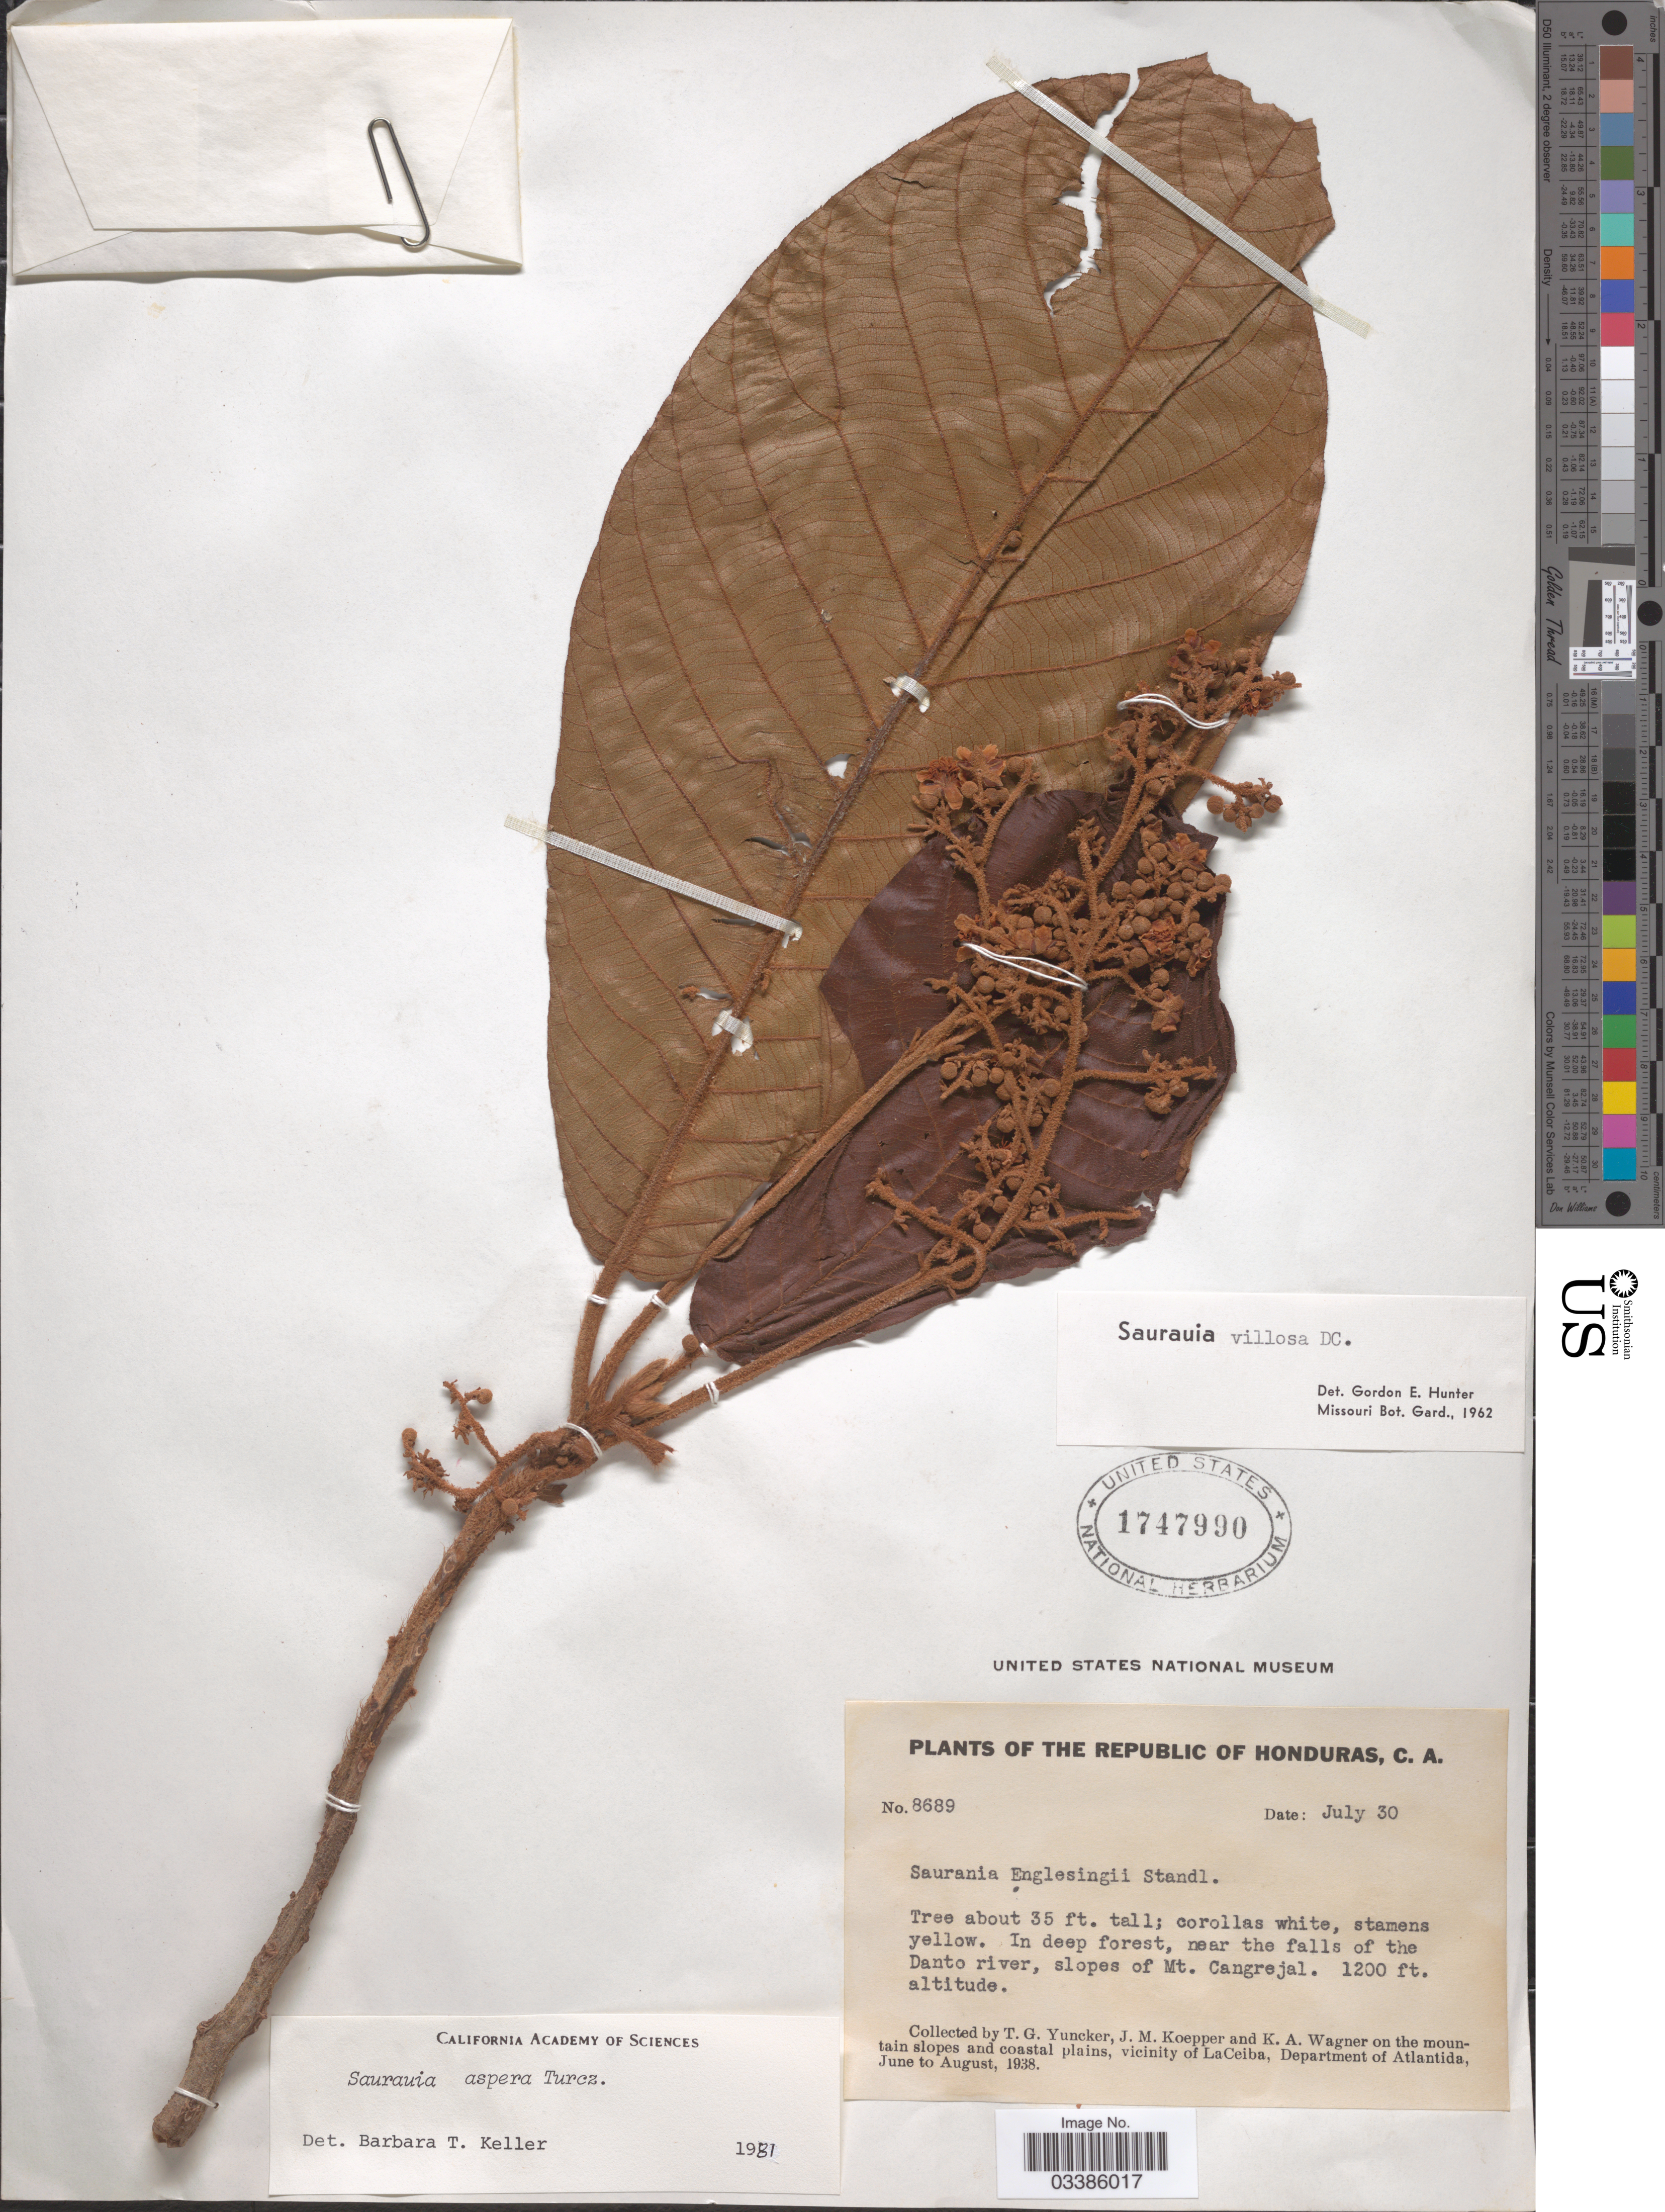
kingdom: Plantae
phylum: Tracheophyta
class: Magnoliopsida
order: Ericales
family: Actinidiaceae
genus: Saurauia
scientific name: Saurauia aspera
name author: Turcz.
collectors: T. G. Yuncker, J. M. Koepper & K. A. Wagner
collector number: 8689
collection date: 1938-07-03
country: Honduras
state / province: Atlántida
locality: Near the falls of the Danto river, slopes of Mt. Cangrejal. On mountainslopes and coastal plains, vicinity of La Ceiba, Department of Atlantida.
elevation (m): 366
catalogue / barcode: US 1747990